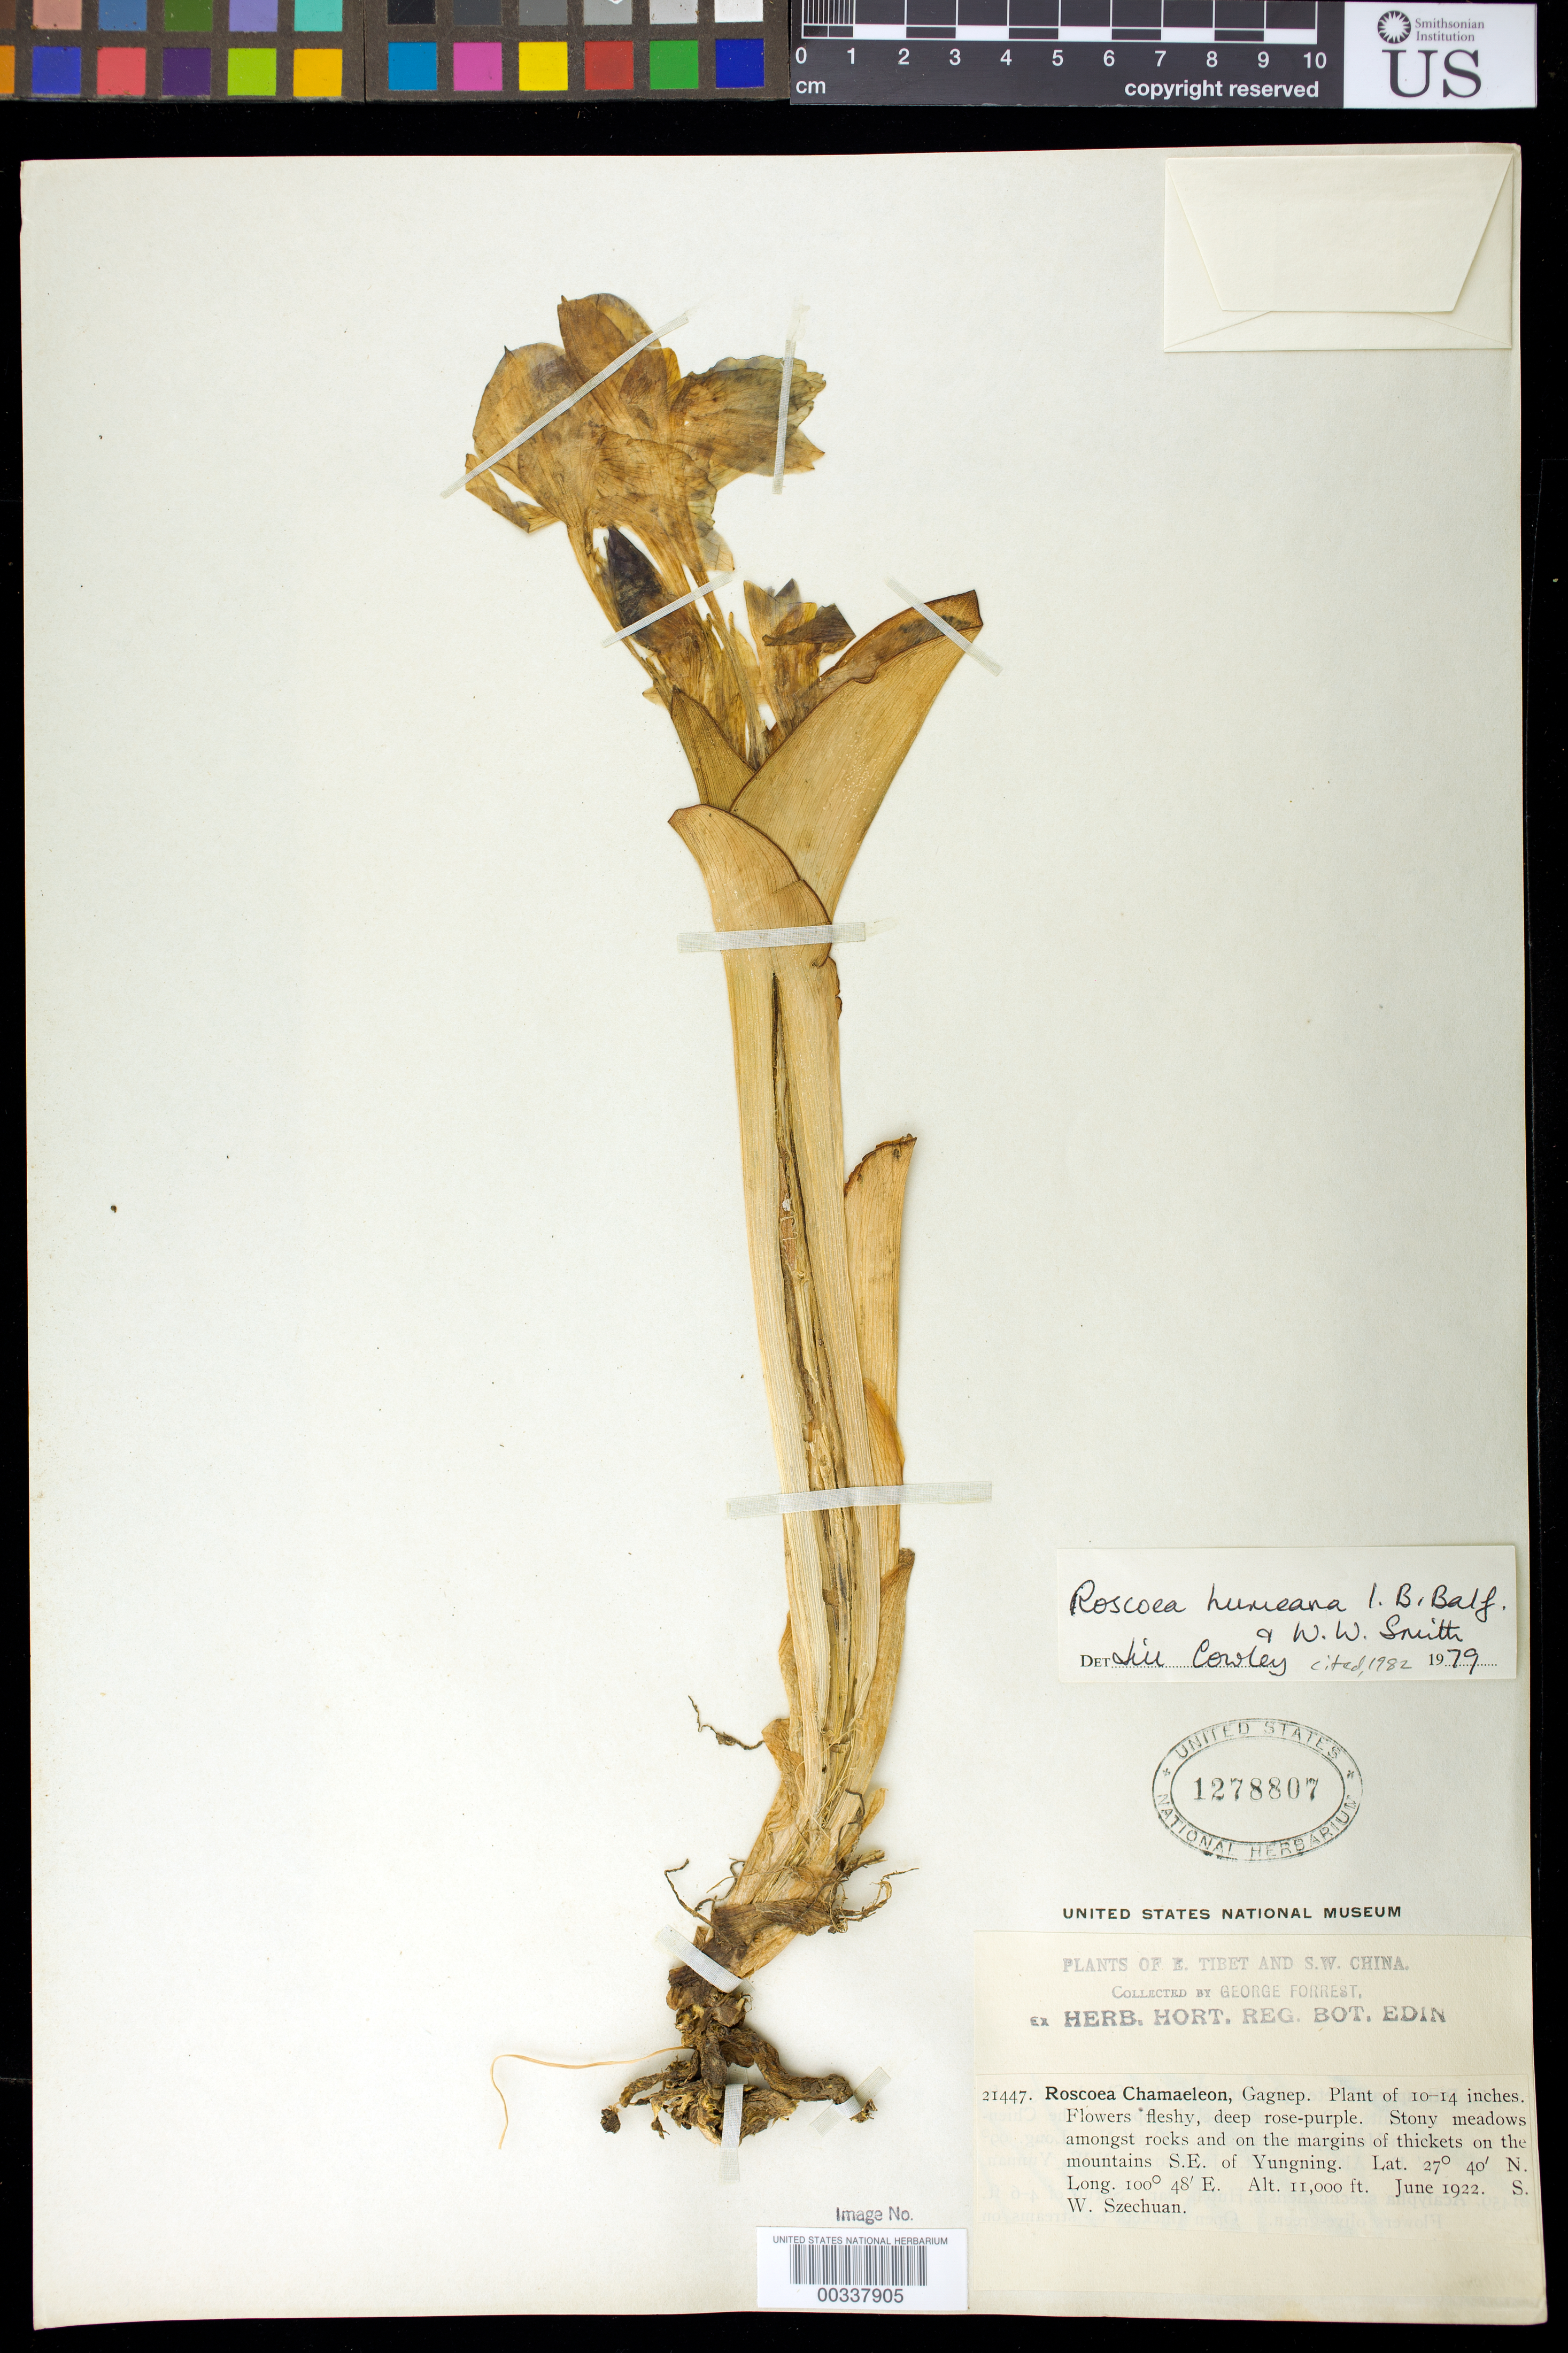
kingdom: Plantae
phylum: Tracheophyta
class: Liliopsida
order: Zingiberales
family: Zingiberaceae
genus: Roscoea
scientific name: Roscoea humeana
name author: Balf. f. & W.W. Sm.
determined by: Cowley, J.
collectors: G. Forrest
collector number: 21447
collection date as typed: Jun 1922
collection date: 1922-06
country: China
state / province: Sichuan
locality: Plants of e. tibet and s.w. china, on mountains s.e. of yungning, s.w. szechuan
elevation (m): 3353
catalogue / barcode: US 1278807